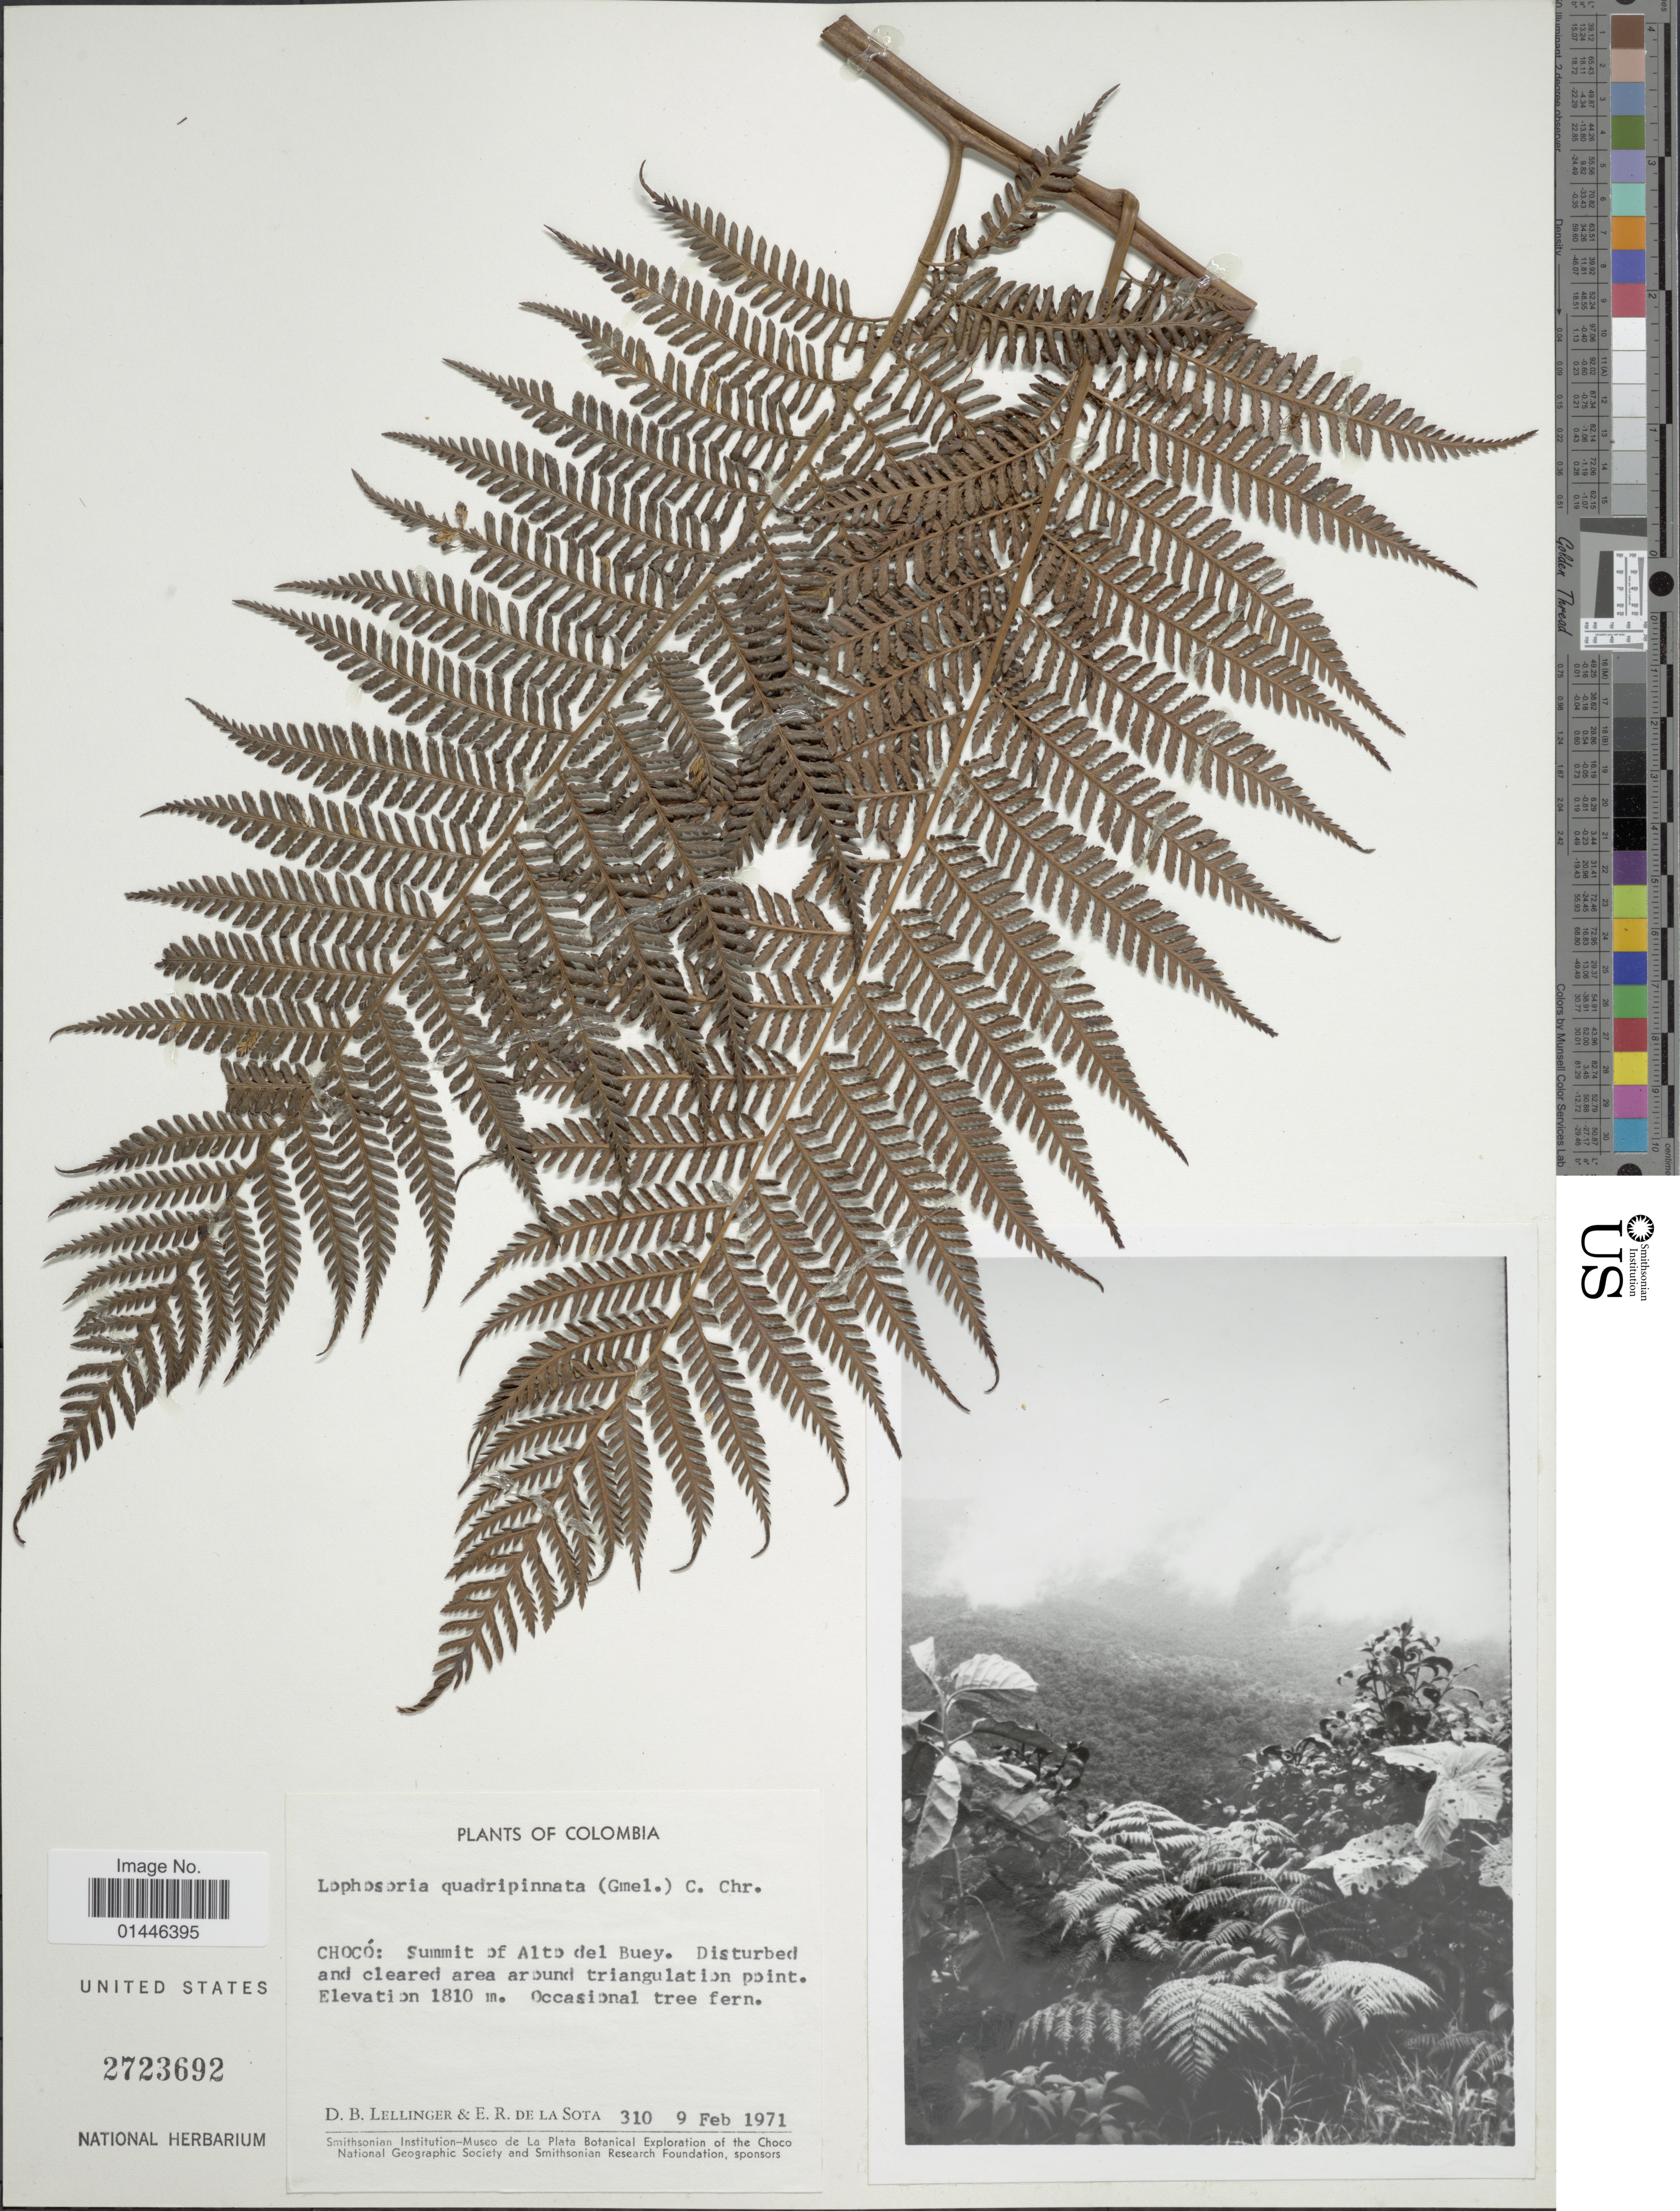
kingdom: Plantae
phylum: Tracheophyta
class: Polypodiopsida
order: Cyatheales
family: Dicksoniaceae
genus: Lophosoria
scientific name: Lophosoria quadripinnata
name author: (J.F. Gmel.) C. Chr.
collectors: D. B. Lellinger & E. R. de la Sota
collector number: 310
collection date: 1971-02-09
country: Colombia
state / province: Chocó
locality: Summit of Alto del Buey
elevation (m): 1810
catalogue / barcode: US 2723692